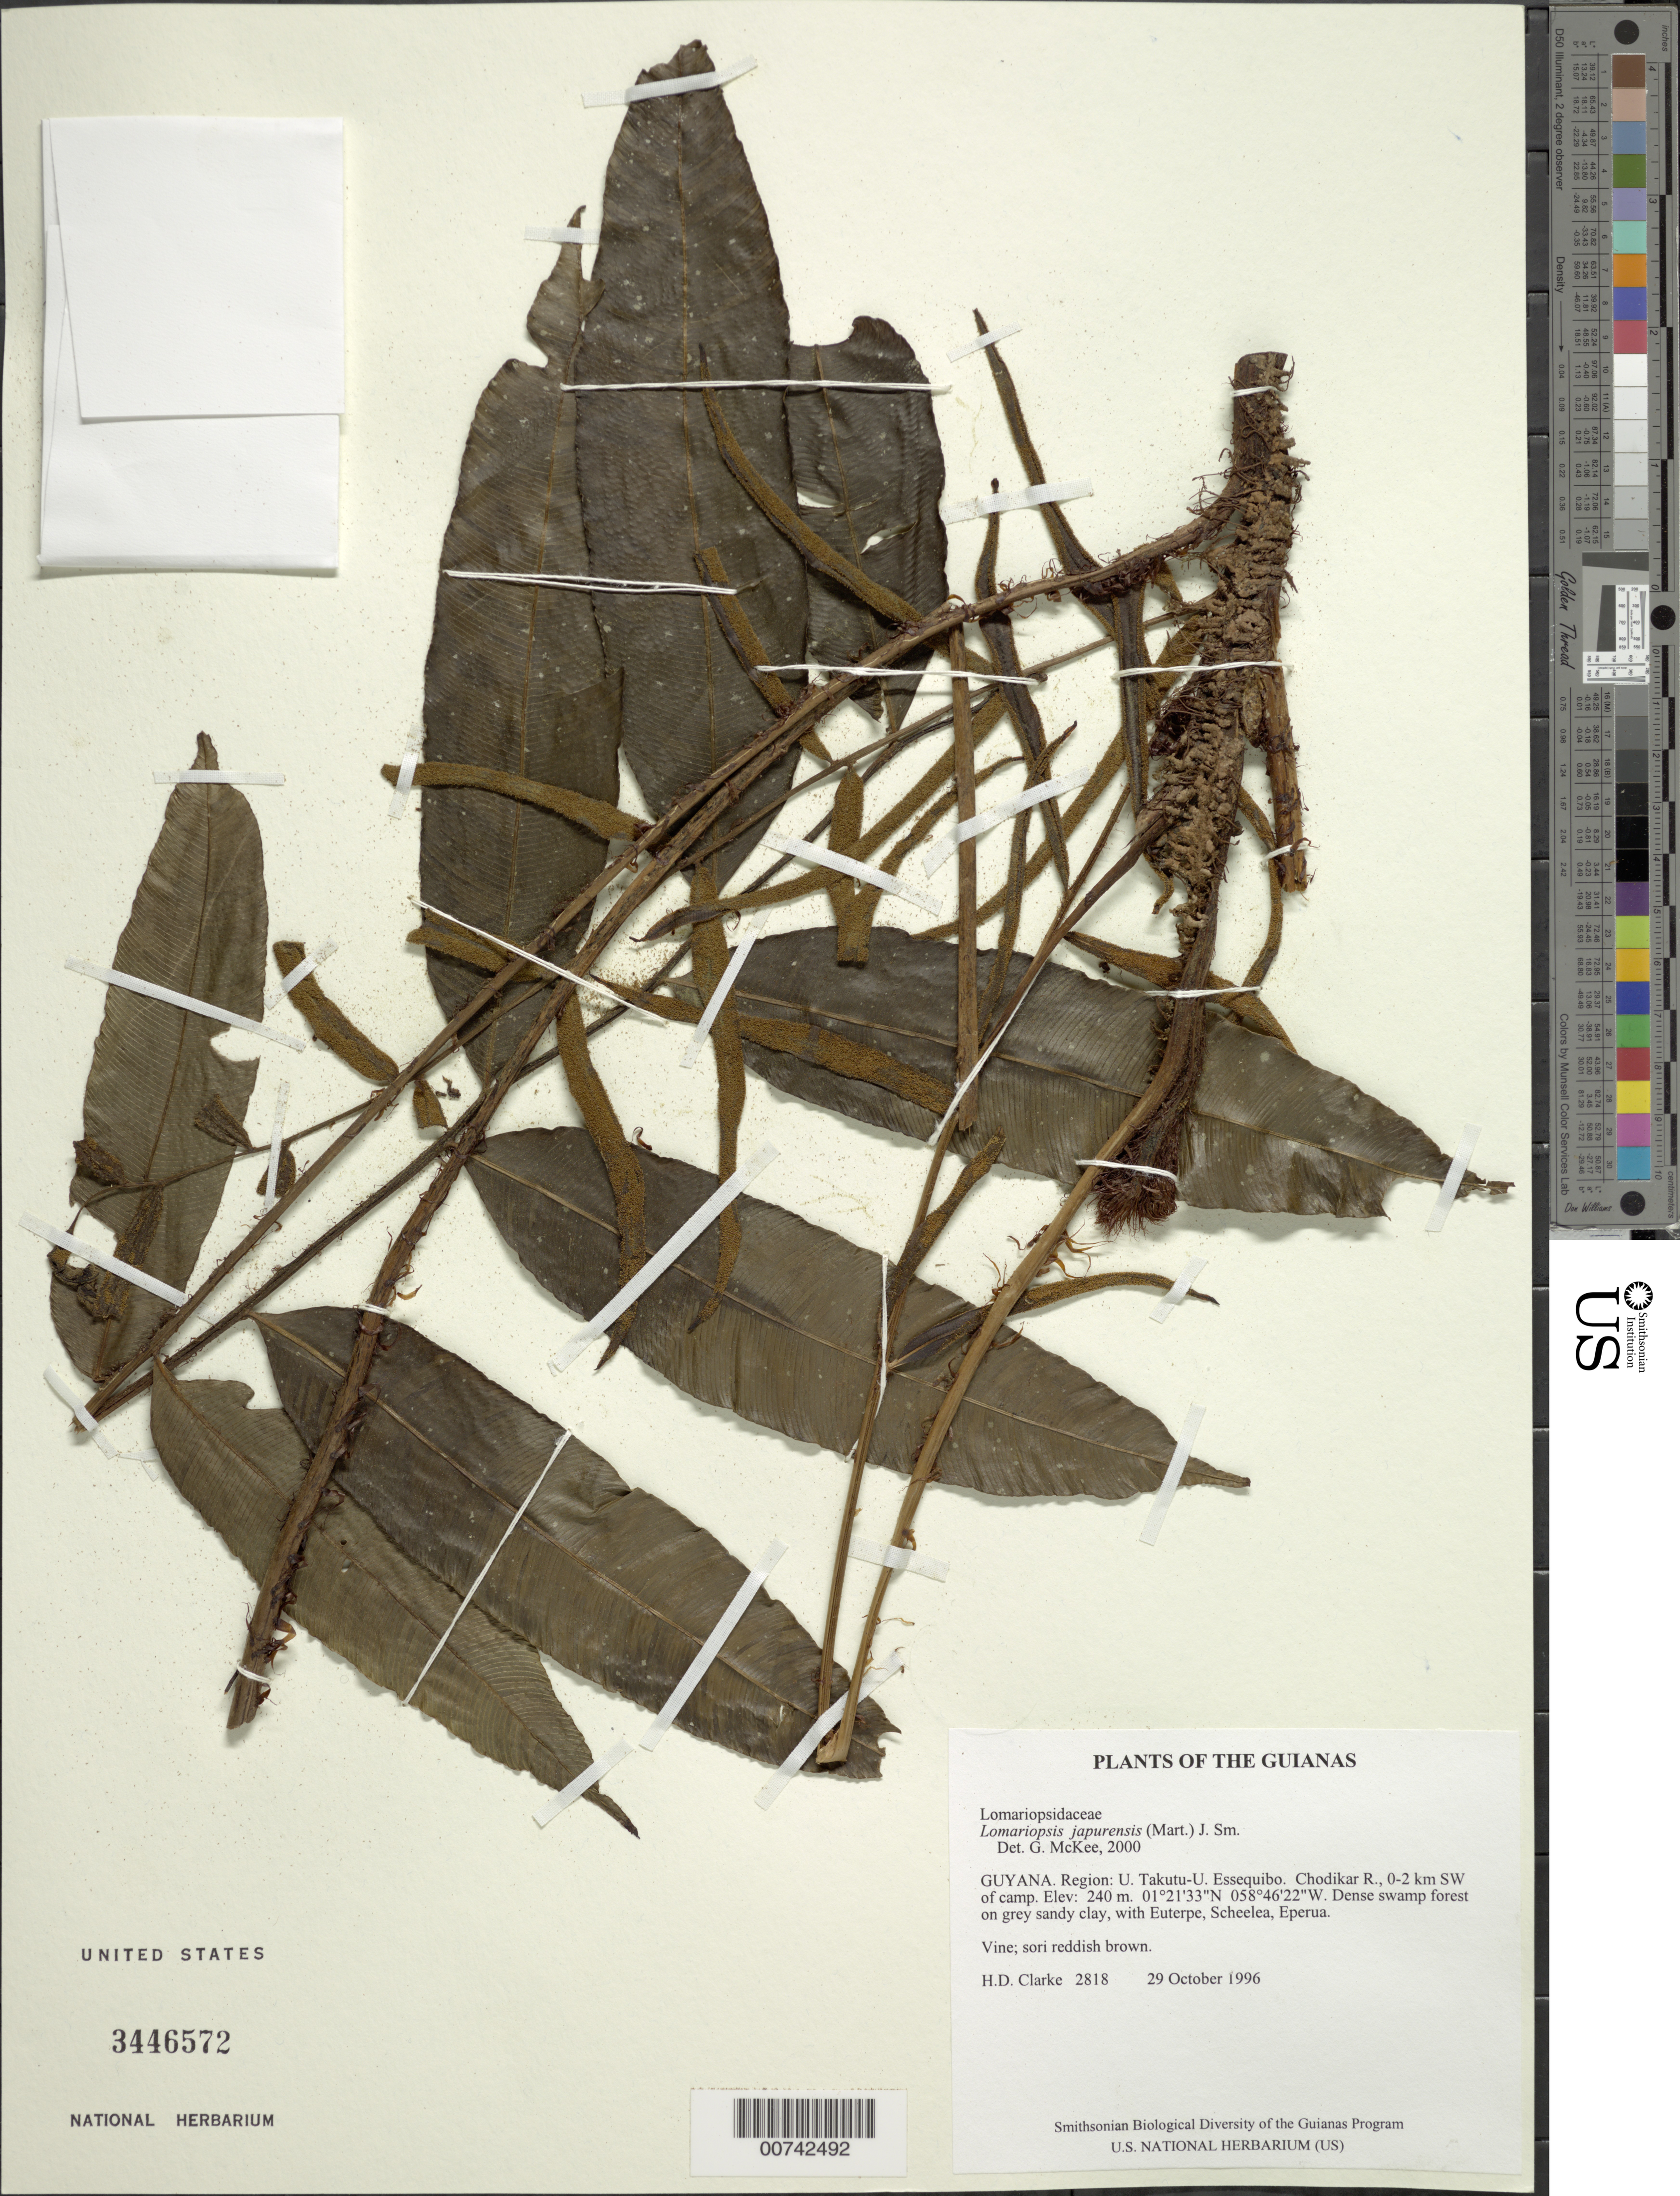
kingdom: Plantae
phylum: Tracheophyta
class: Polypodiopsida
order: Polypodiales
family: Lomariopsidaceae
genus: Lomariopsis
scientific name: Lomariopsis japurensis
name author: (Mart.) J. Sm.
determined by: McKee, G. S., (US), NMNH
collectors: H. D. Clarke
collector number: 2818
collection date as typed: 29 October 1996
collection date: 1996-10-29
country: Guyana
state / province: U. Takutu-U. Essequibo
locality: Chodikar R., 0-2 km SW of camp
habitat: Dense swamp forest on grey sandy clay, with Euterpe, Scheelea, Eperua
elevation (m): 240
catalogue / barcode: US 3446572